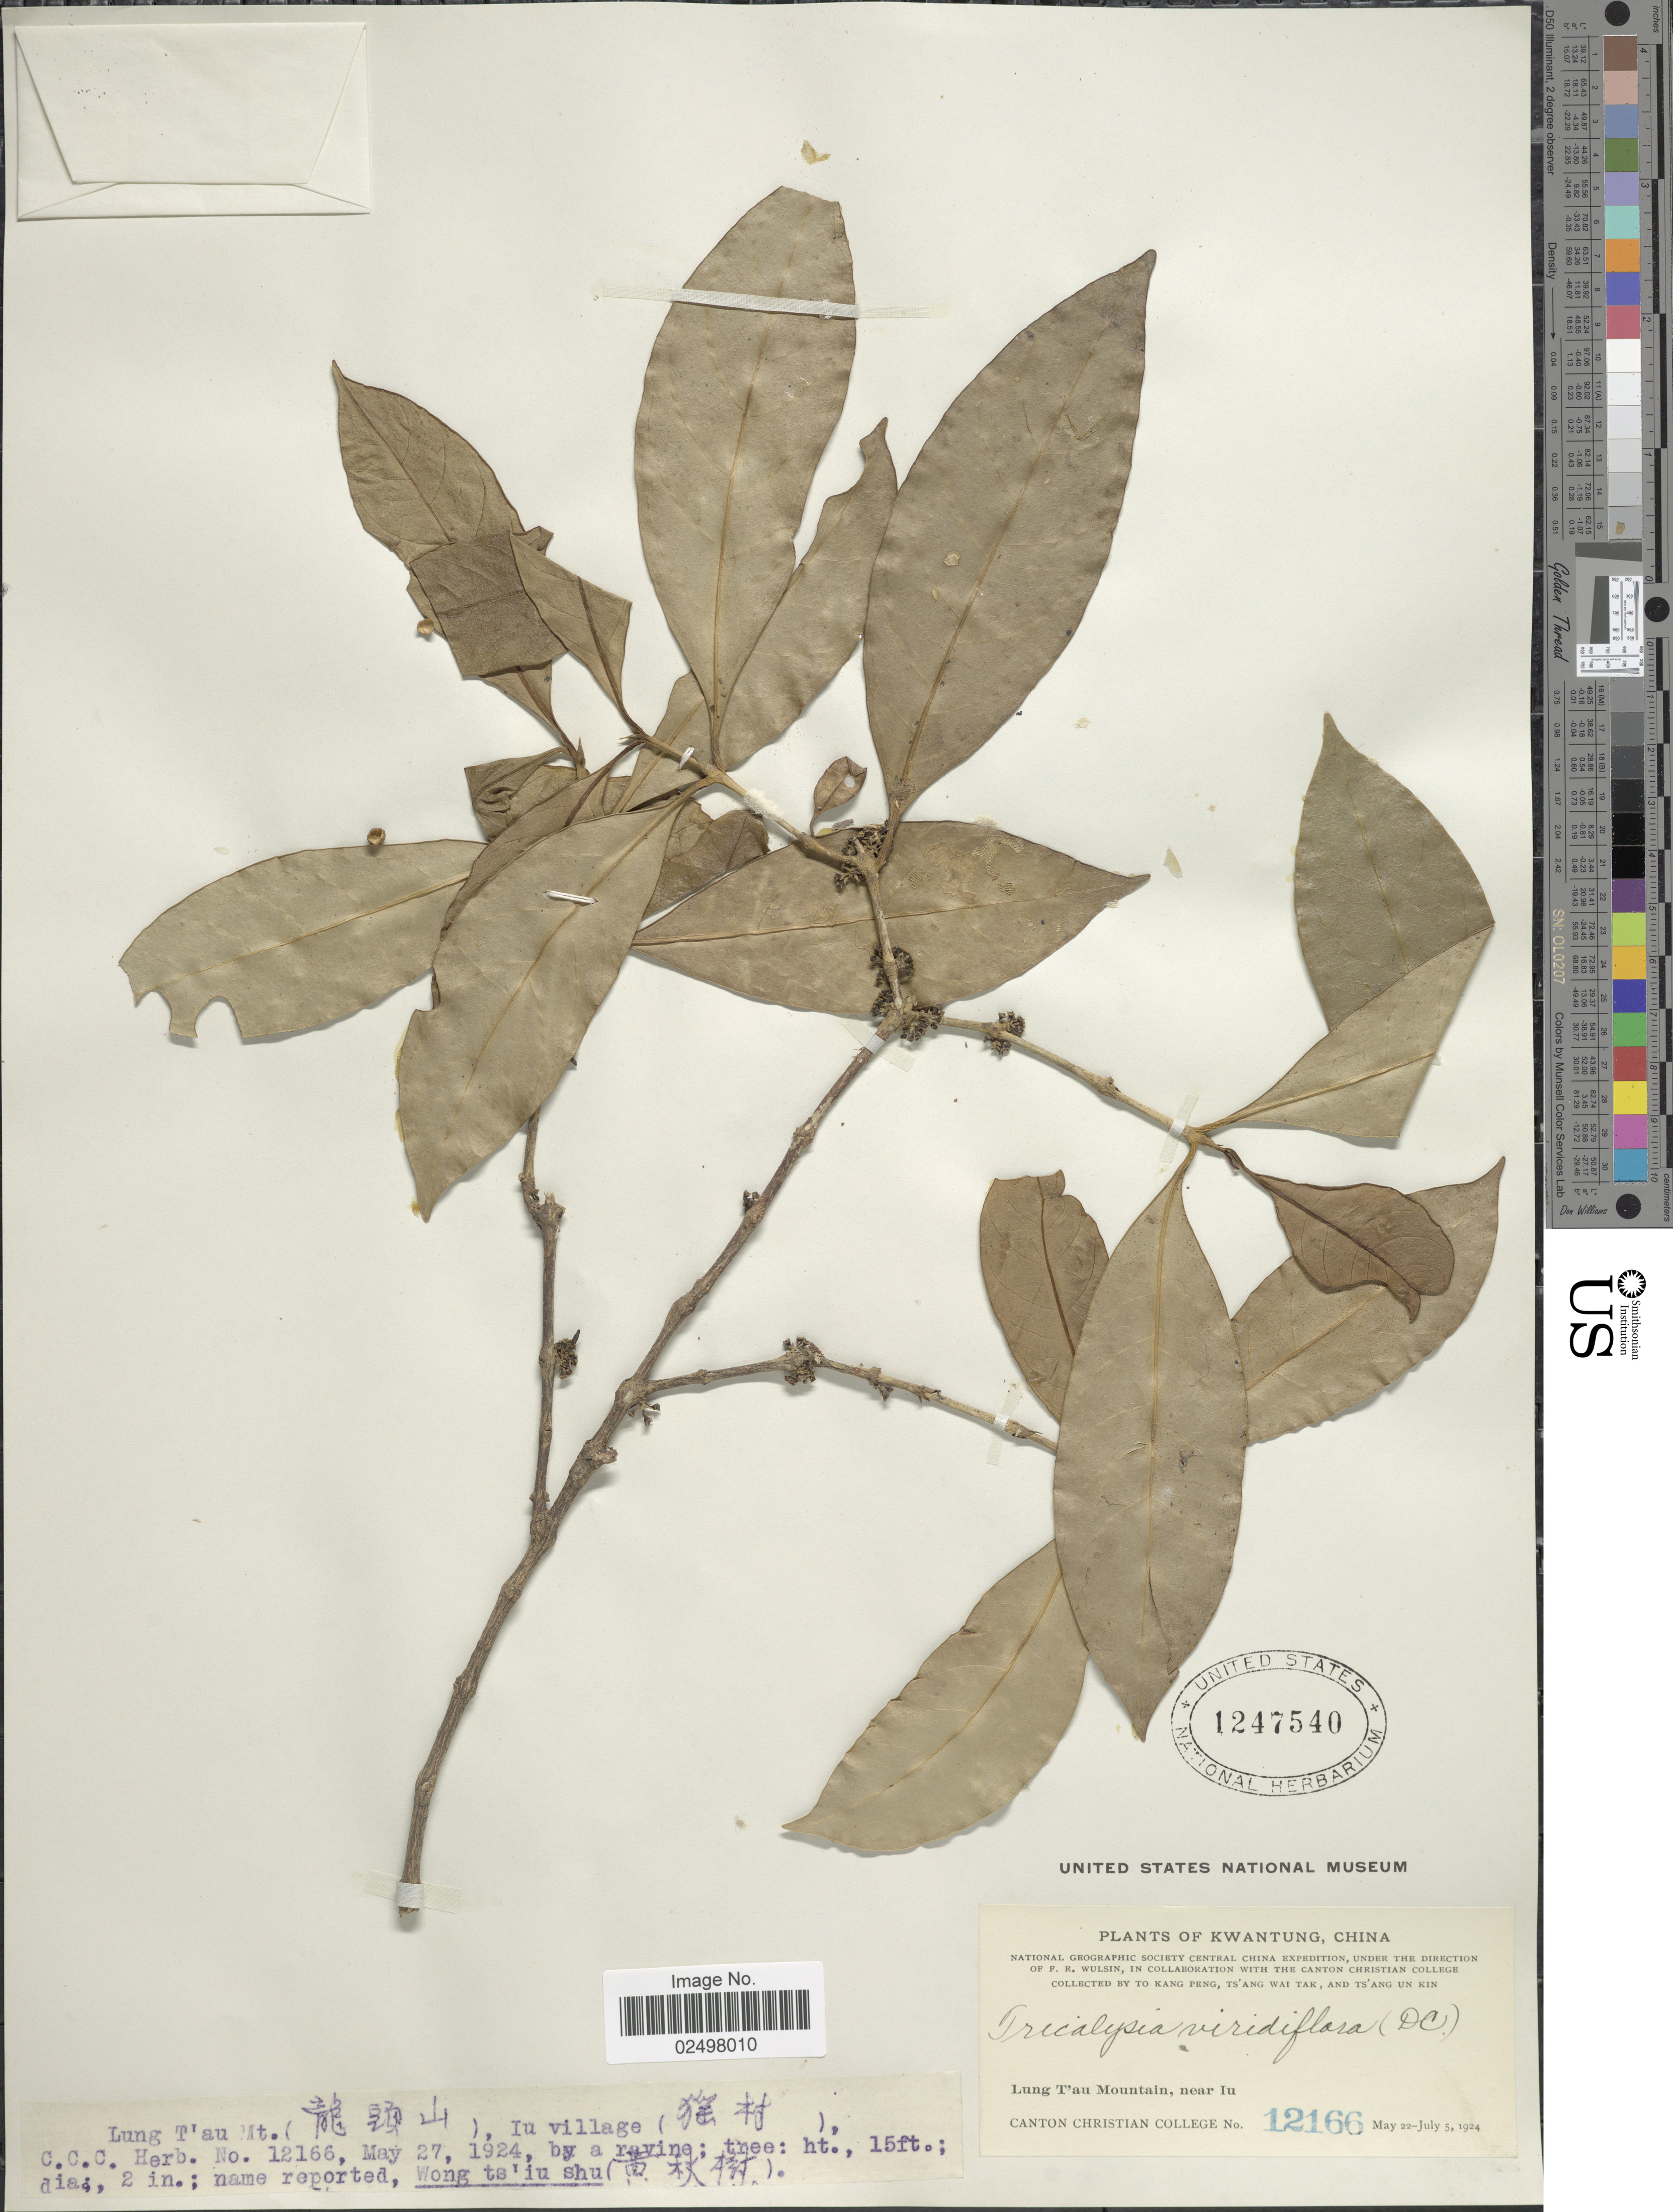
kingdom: Plantae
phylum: Tracheophyta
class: Magnoliopsida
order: Gentianales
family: Rubiaceae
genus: Tricalysia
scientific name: Tricalysia dubia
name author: (Lindl.) Ohwi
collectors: K. Peng, W. T. Tsang & Ts' Ang Un Kin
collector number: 12166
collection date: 1924-05-22/1924-07-05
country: China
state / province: Guangdong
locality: Kwangtung, Lung T'au Mountain, near Iu, Iu village, by a ravine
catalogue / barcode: US 1247540